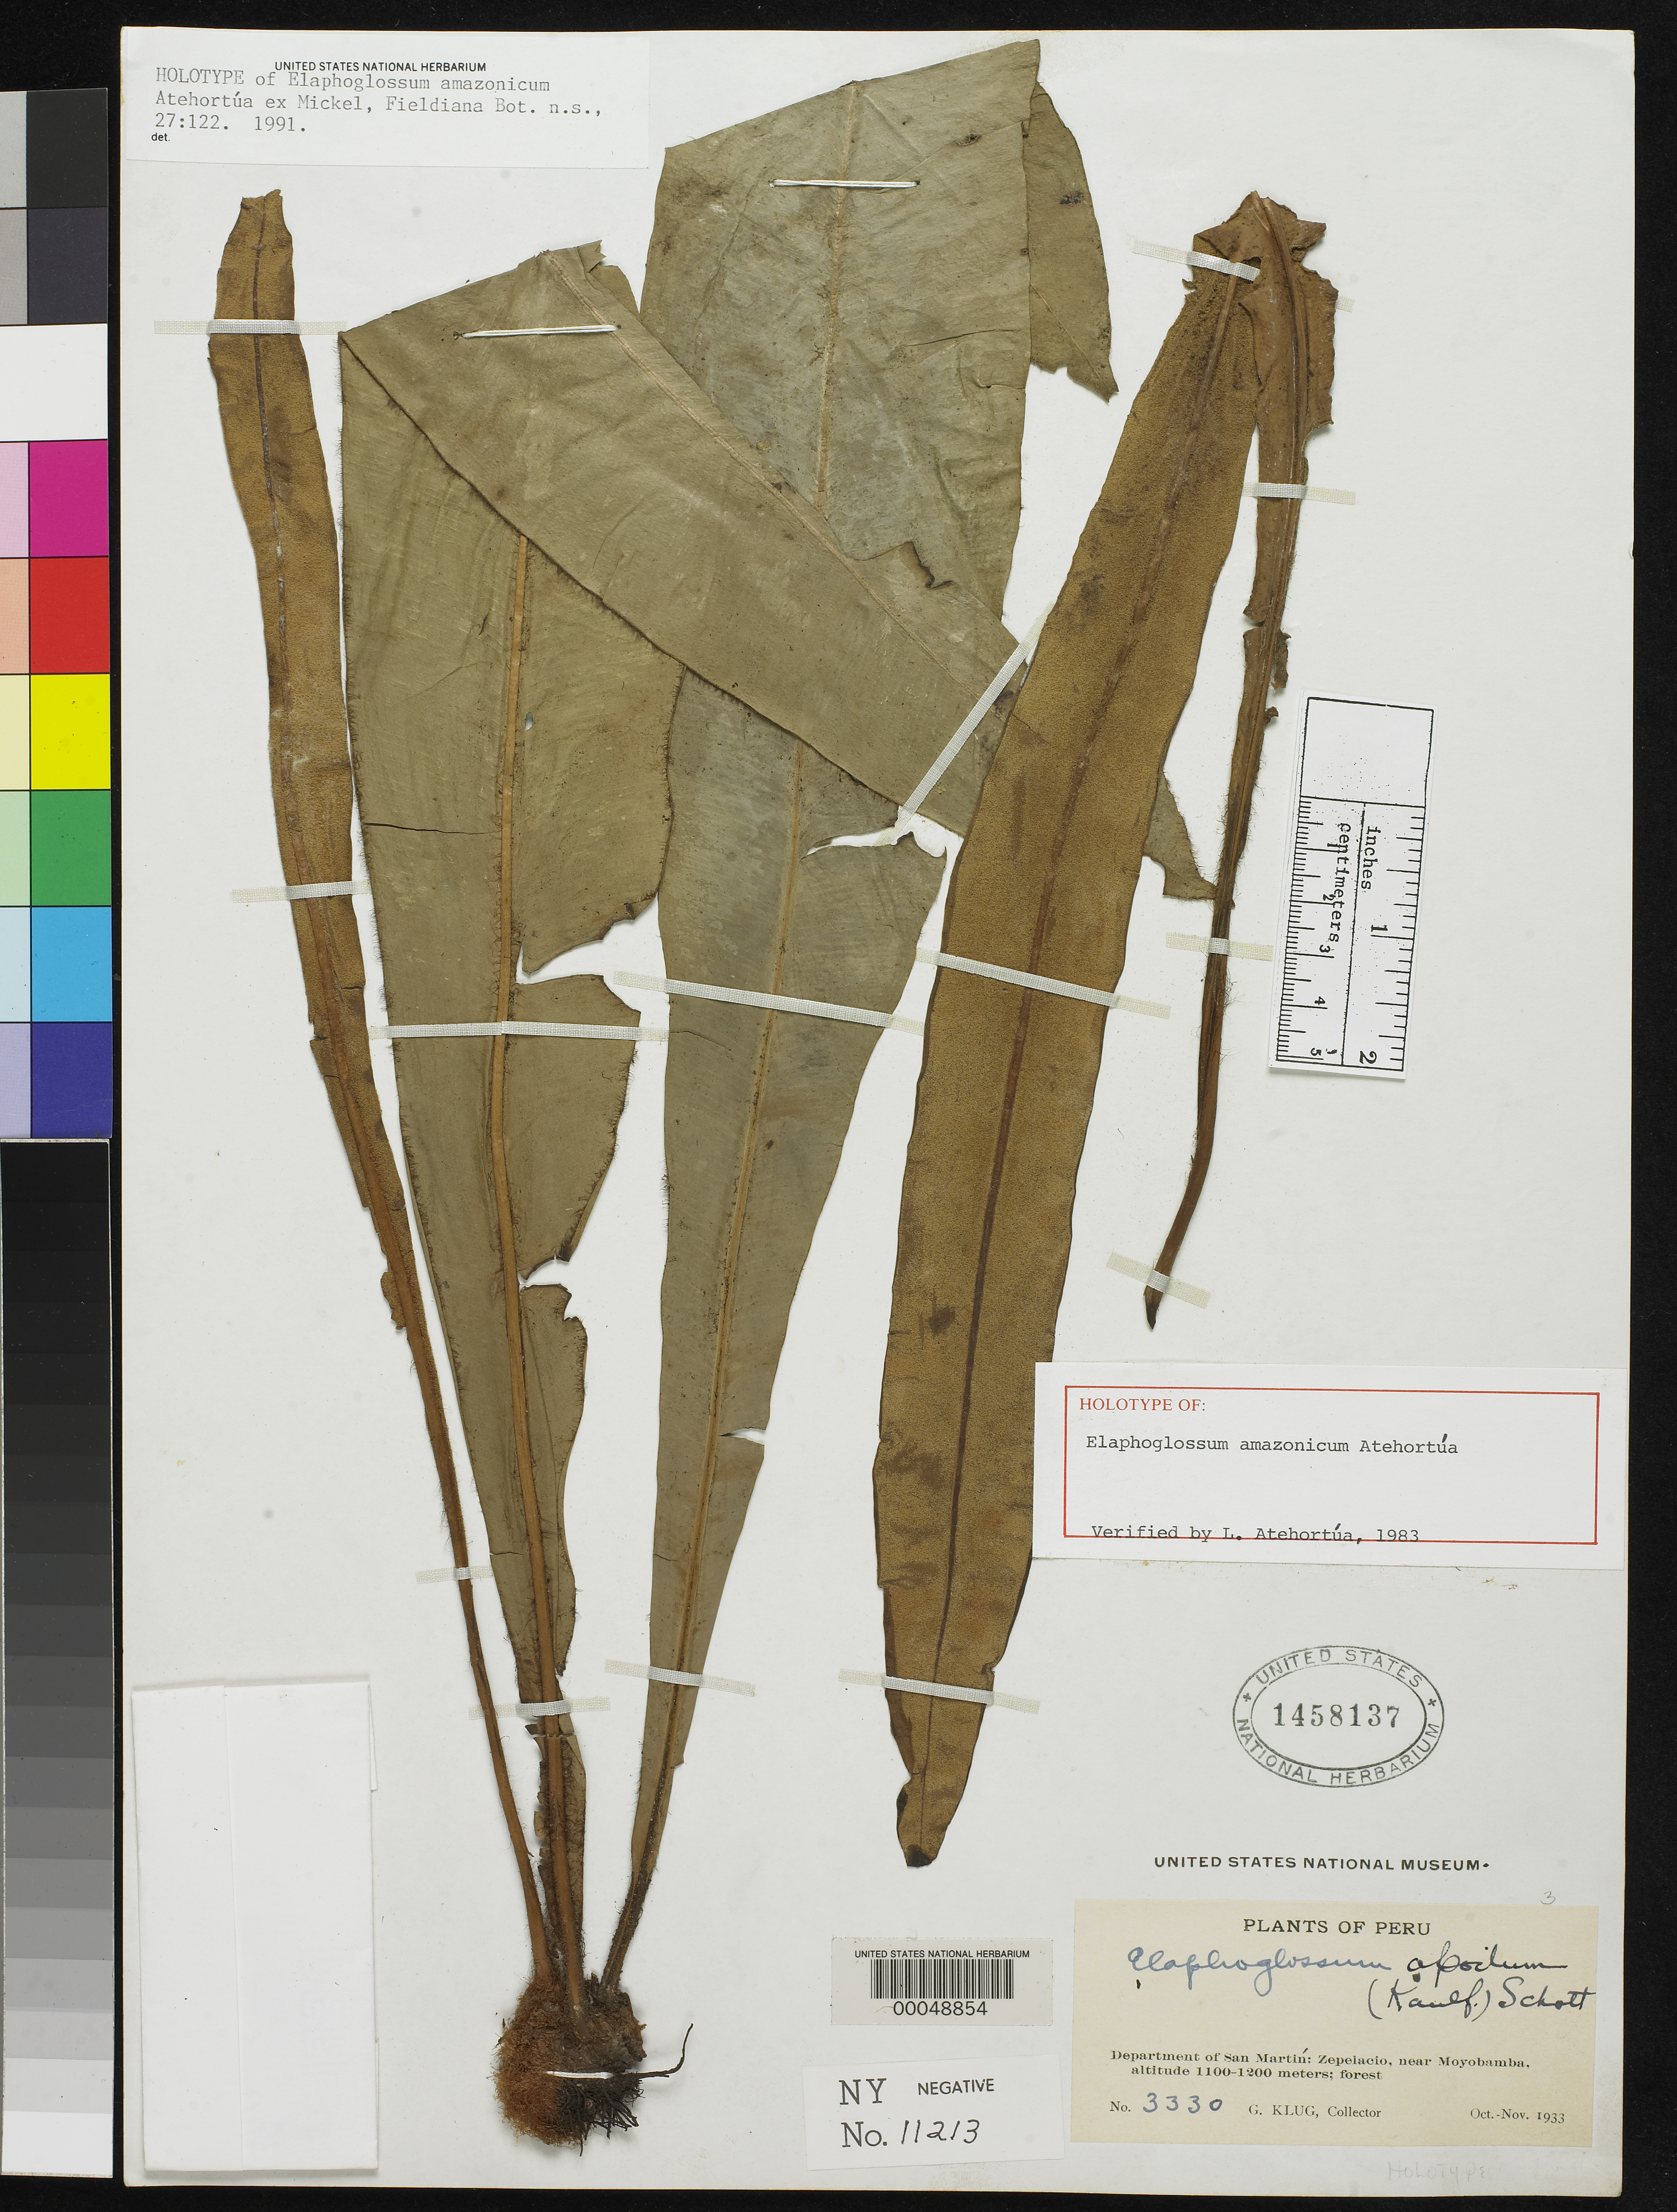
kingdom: Plantae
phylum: Tracheophyta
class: Polypodiopsida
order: Polypodiales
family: Dryopteridaceae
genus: Elaphoglossum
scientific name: Elaphoglossum amazonicum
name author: Atehortúa & Mickel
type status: Holotype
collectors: G. Klug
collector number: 3330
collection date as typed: Oct 1933 to -- Nov 1933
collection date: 1933-10/1933-11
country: Peru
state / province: San Martín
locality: Zepelacio near Moyobamba.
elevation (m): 1100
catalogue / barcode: US 1458137